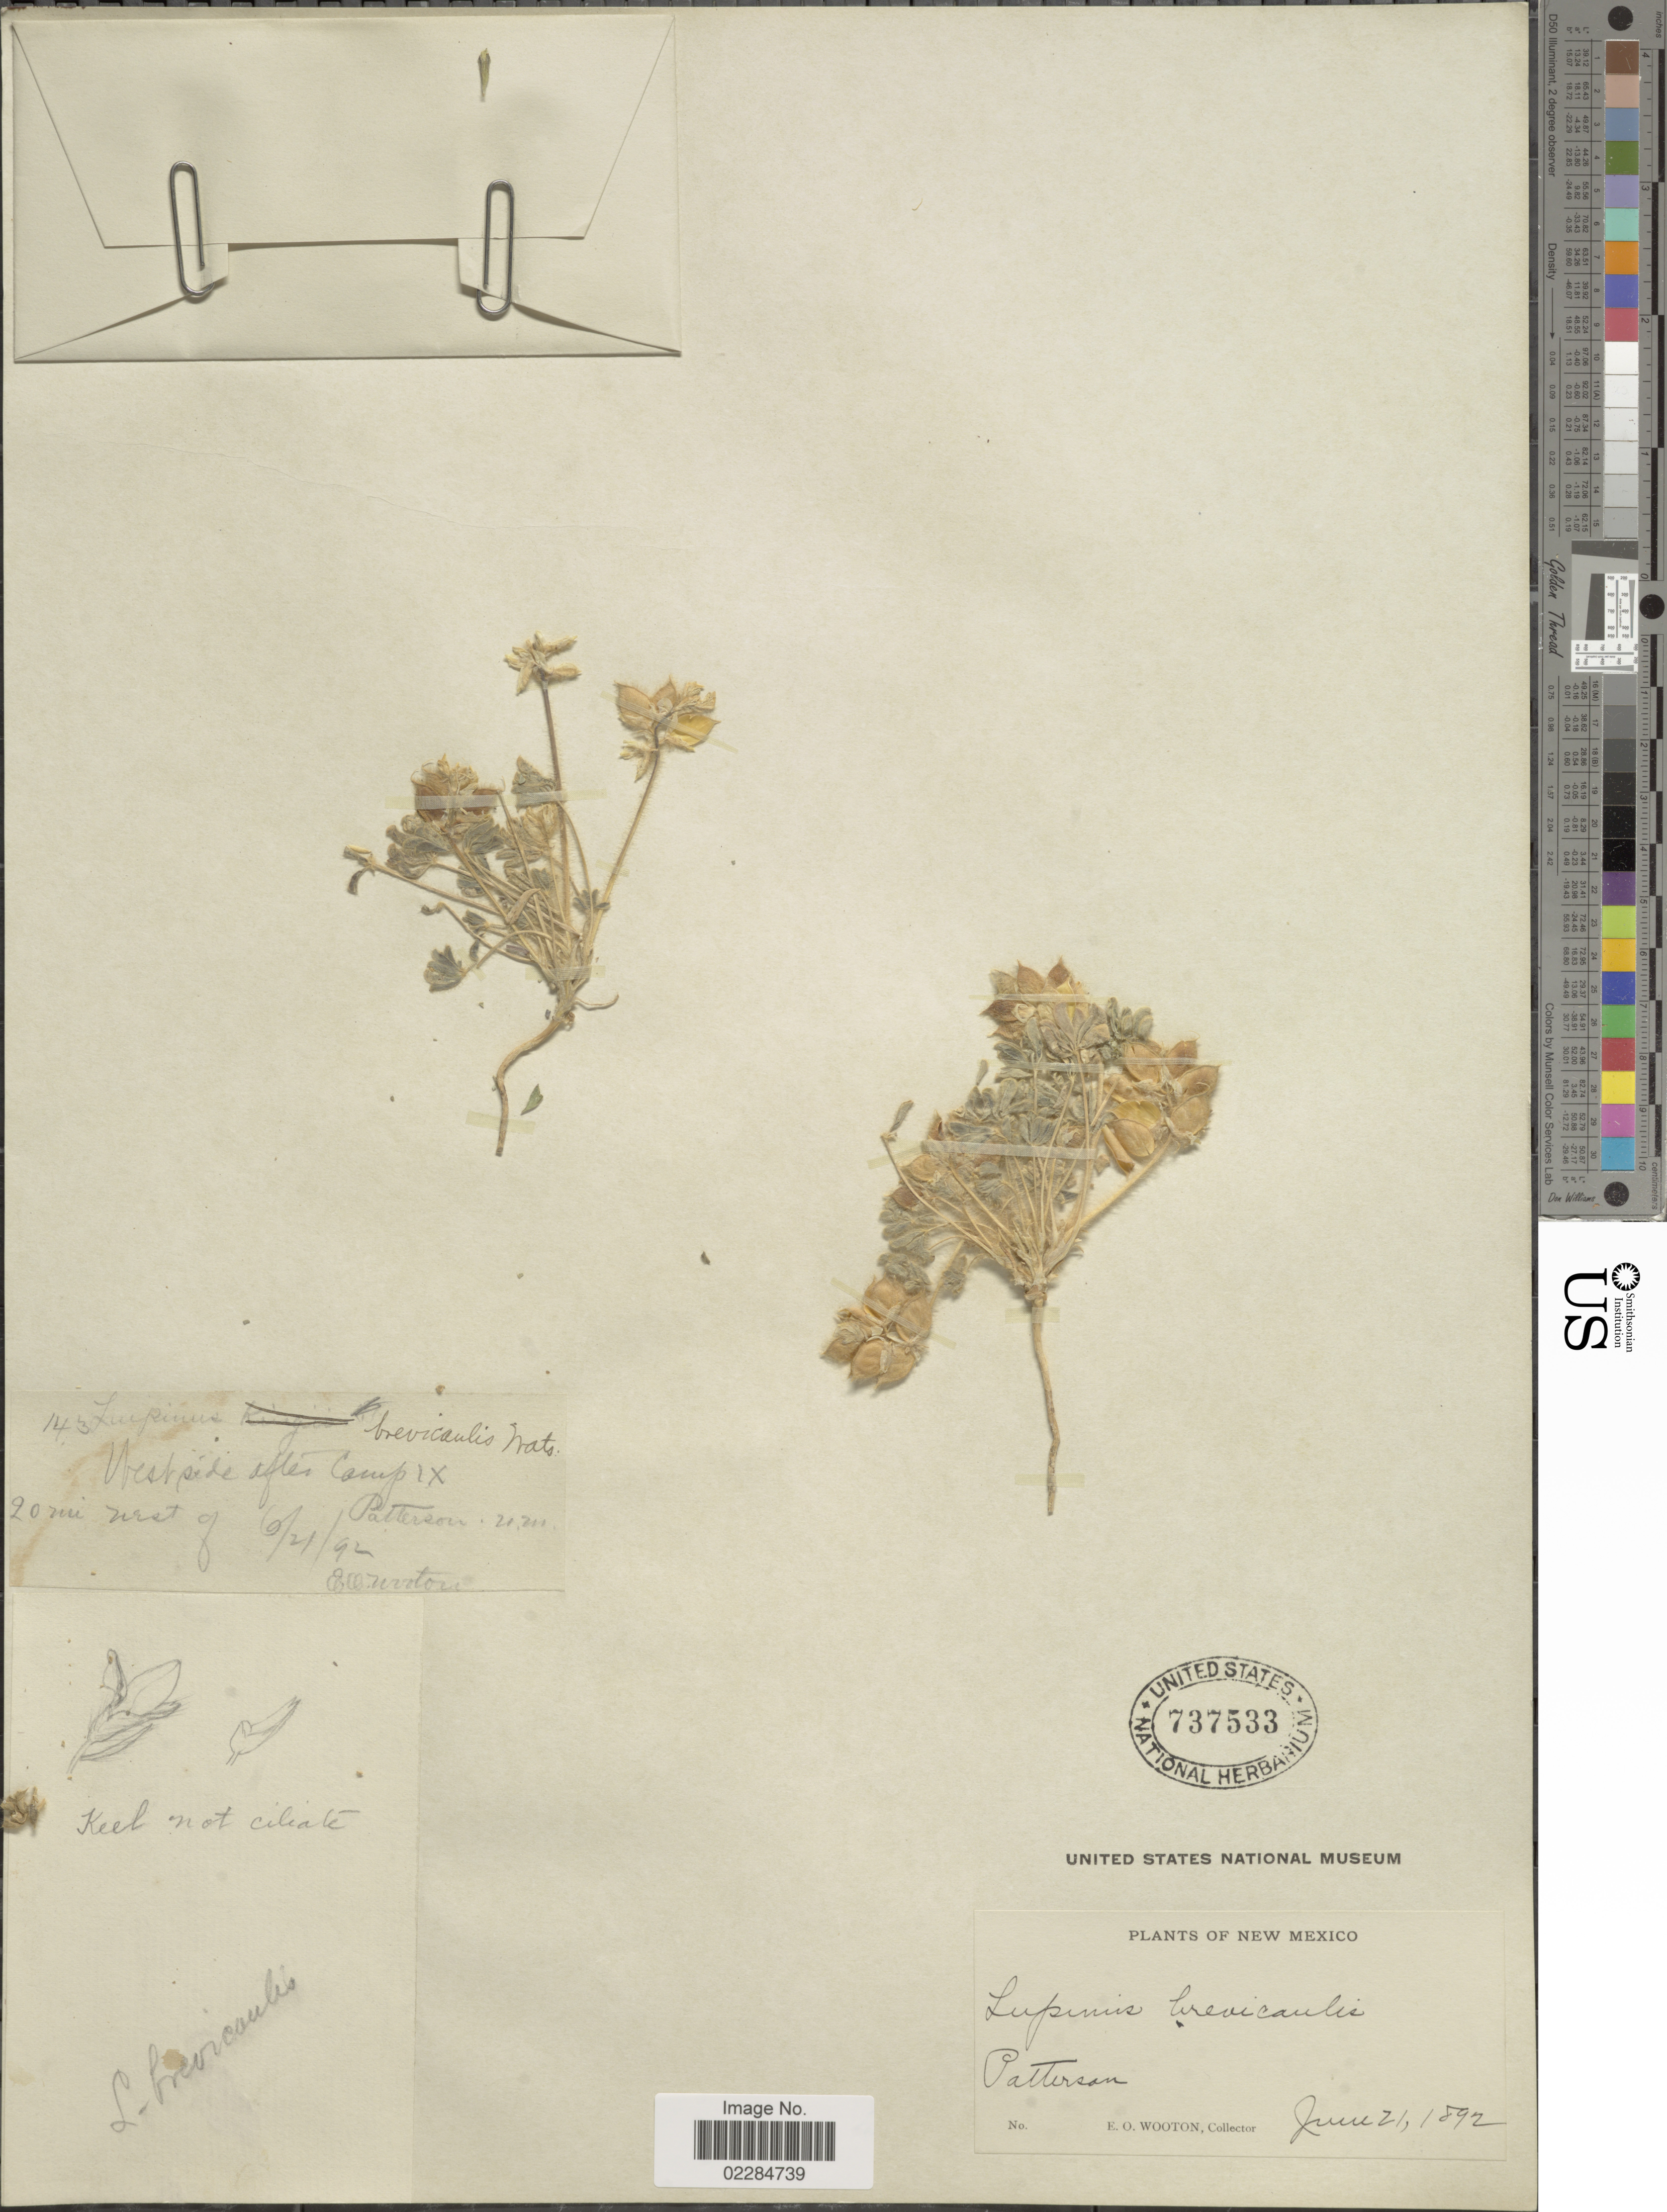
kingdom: Plantae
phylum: Tracheophyta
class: Magnoliopsida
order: Fabales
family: Fabaceae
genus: Lupinus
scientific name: Lupinus brevicaulis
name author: S. Watson in C. King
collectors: E. O. Wooton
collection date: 1892-06-21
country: United States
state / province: New Mexico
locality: After Camp IX 20 mi West of Patterson, Patterson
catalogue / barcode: US 737533